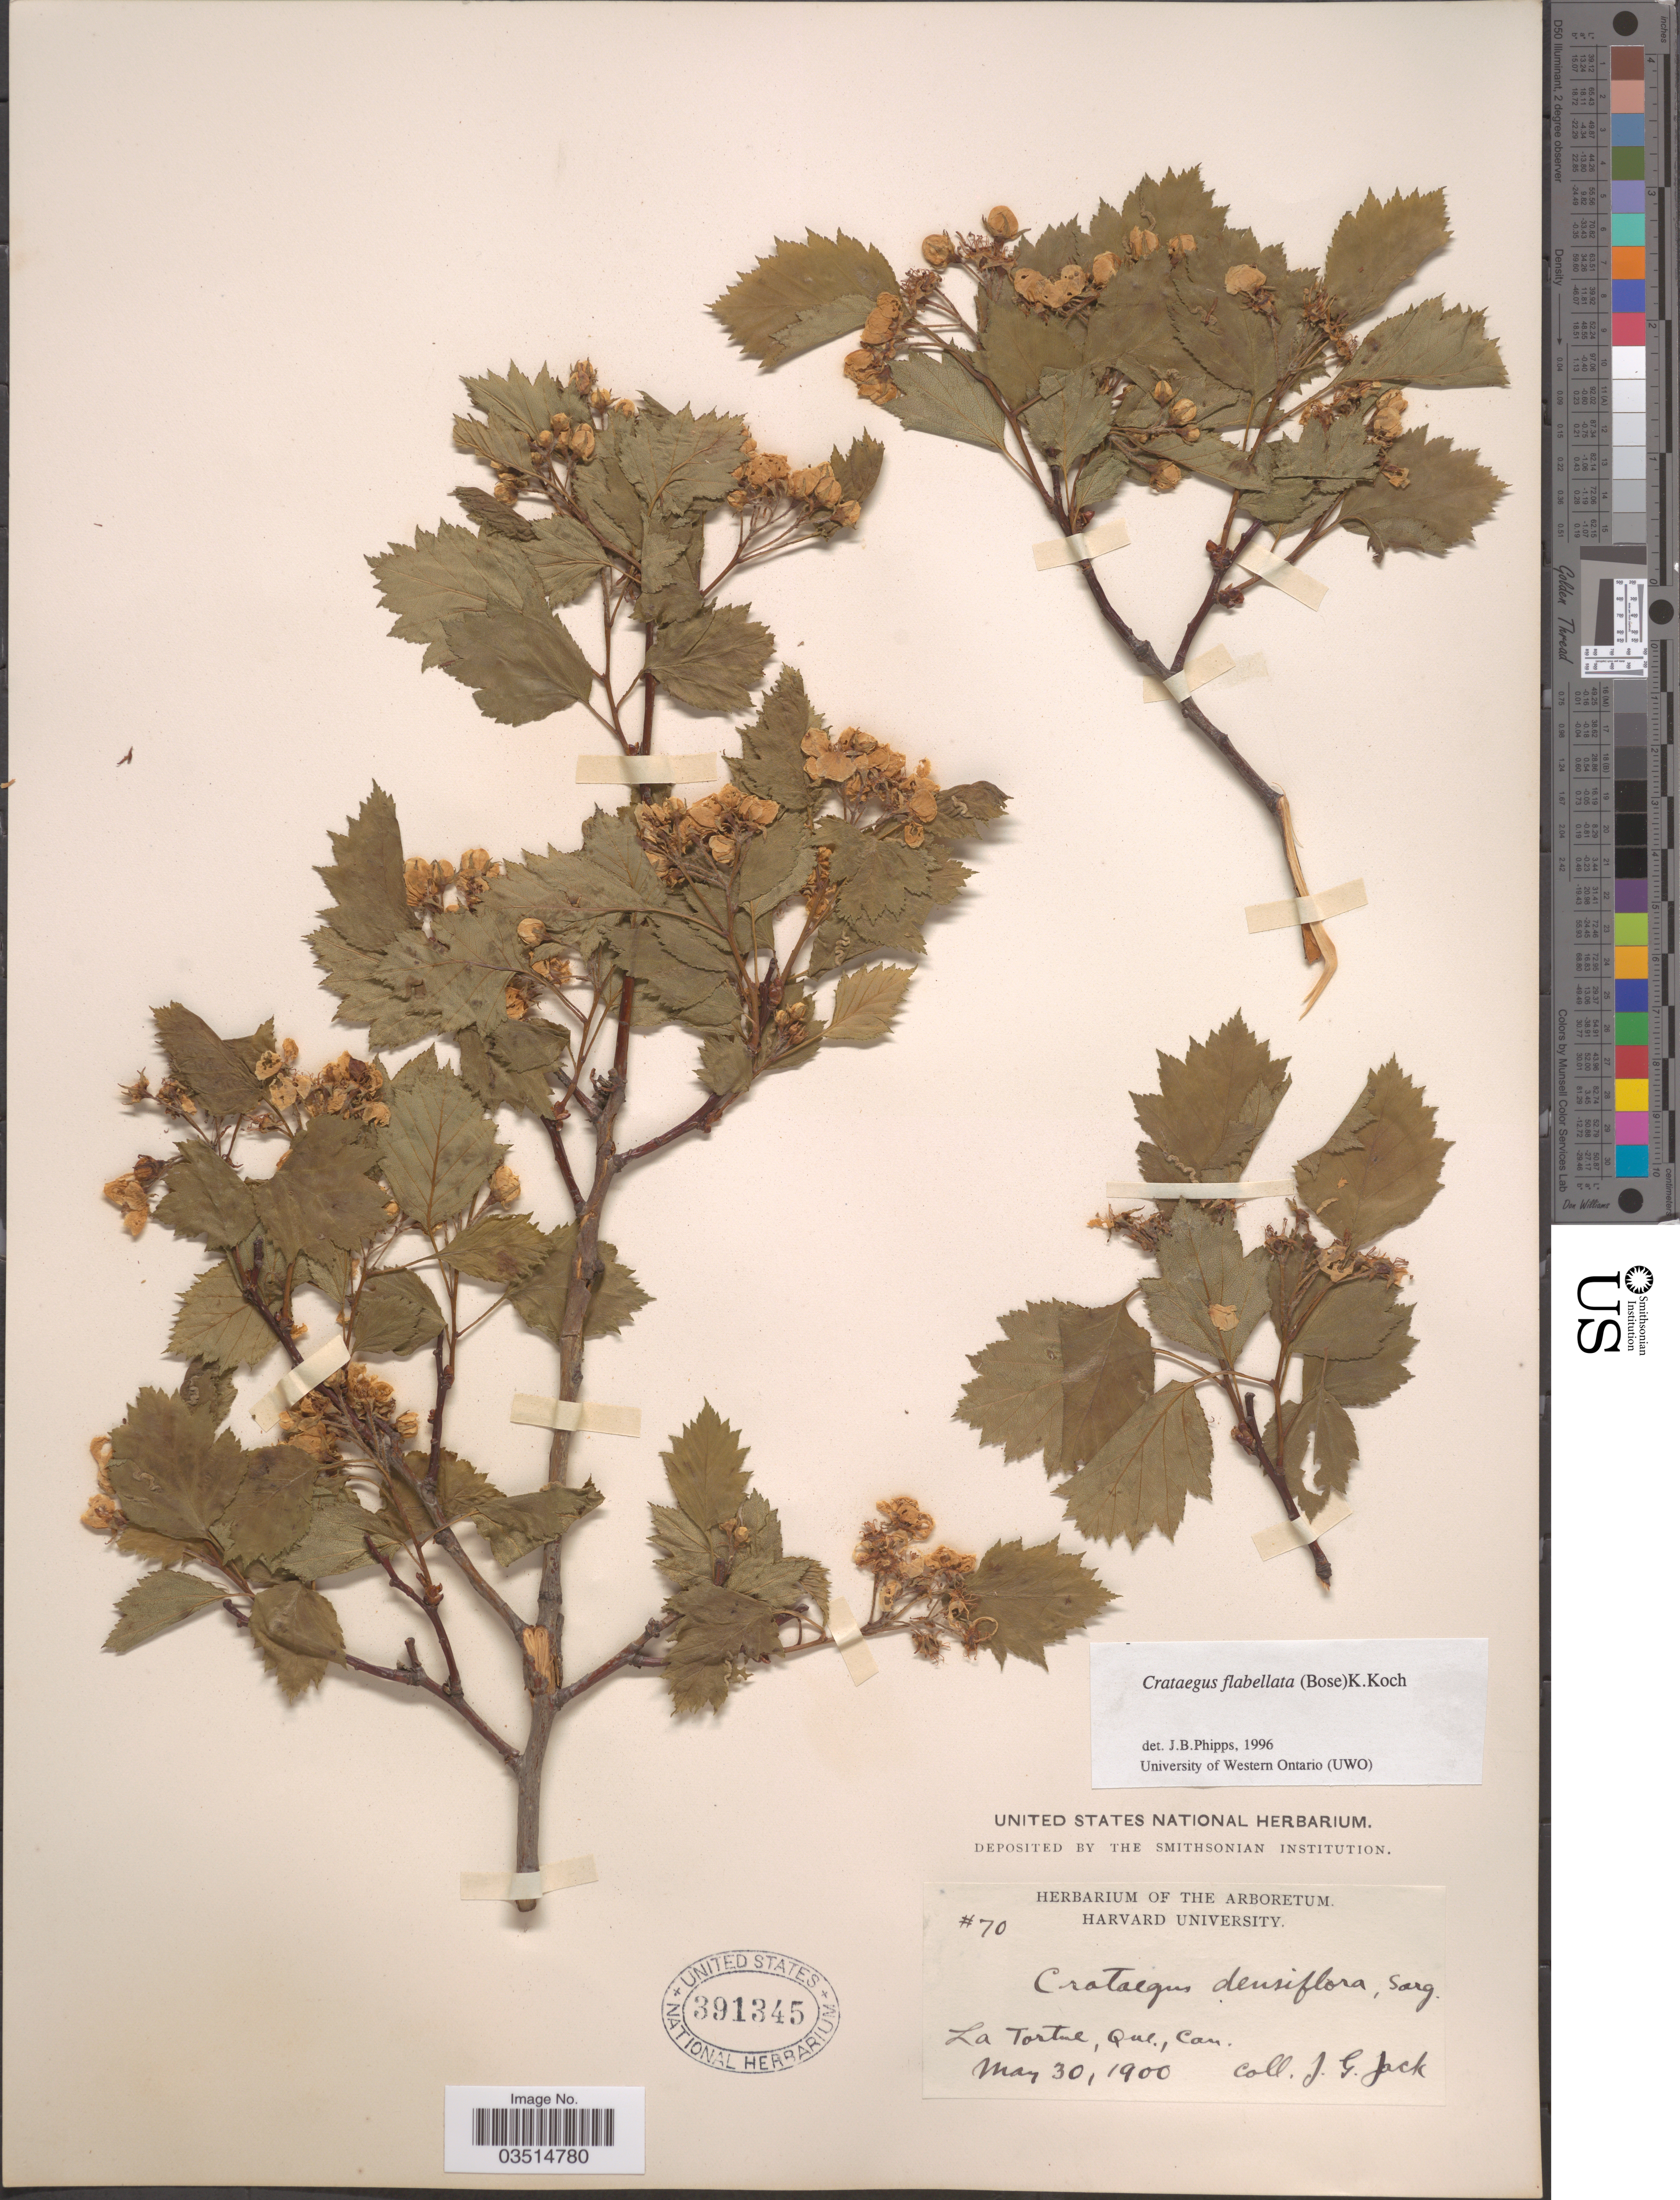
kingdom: Plantae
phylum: Tracheophyta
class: Magnoliopsida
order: Rosales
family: Rosaceae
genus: Crataegus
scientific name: Crataegus flabellata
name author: (Bosc) K. Koch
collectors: J. G. Jack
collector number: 70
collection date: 1900-05-30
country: Canada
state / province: Quebec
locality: La Tortue.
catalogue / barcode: US 391345